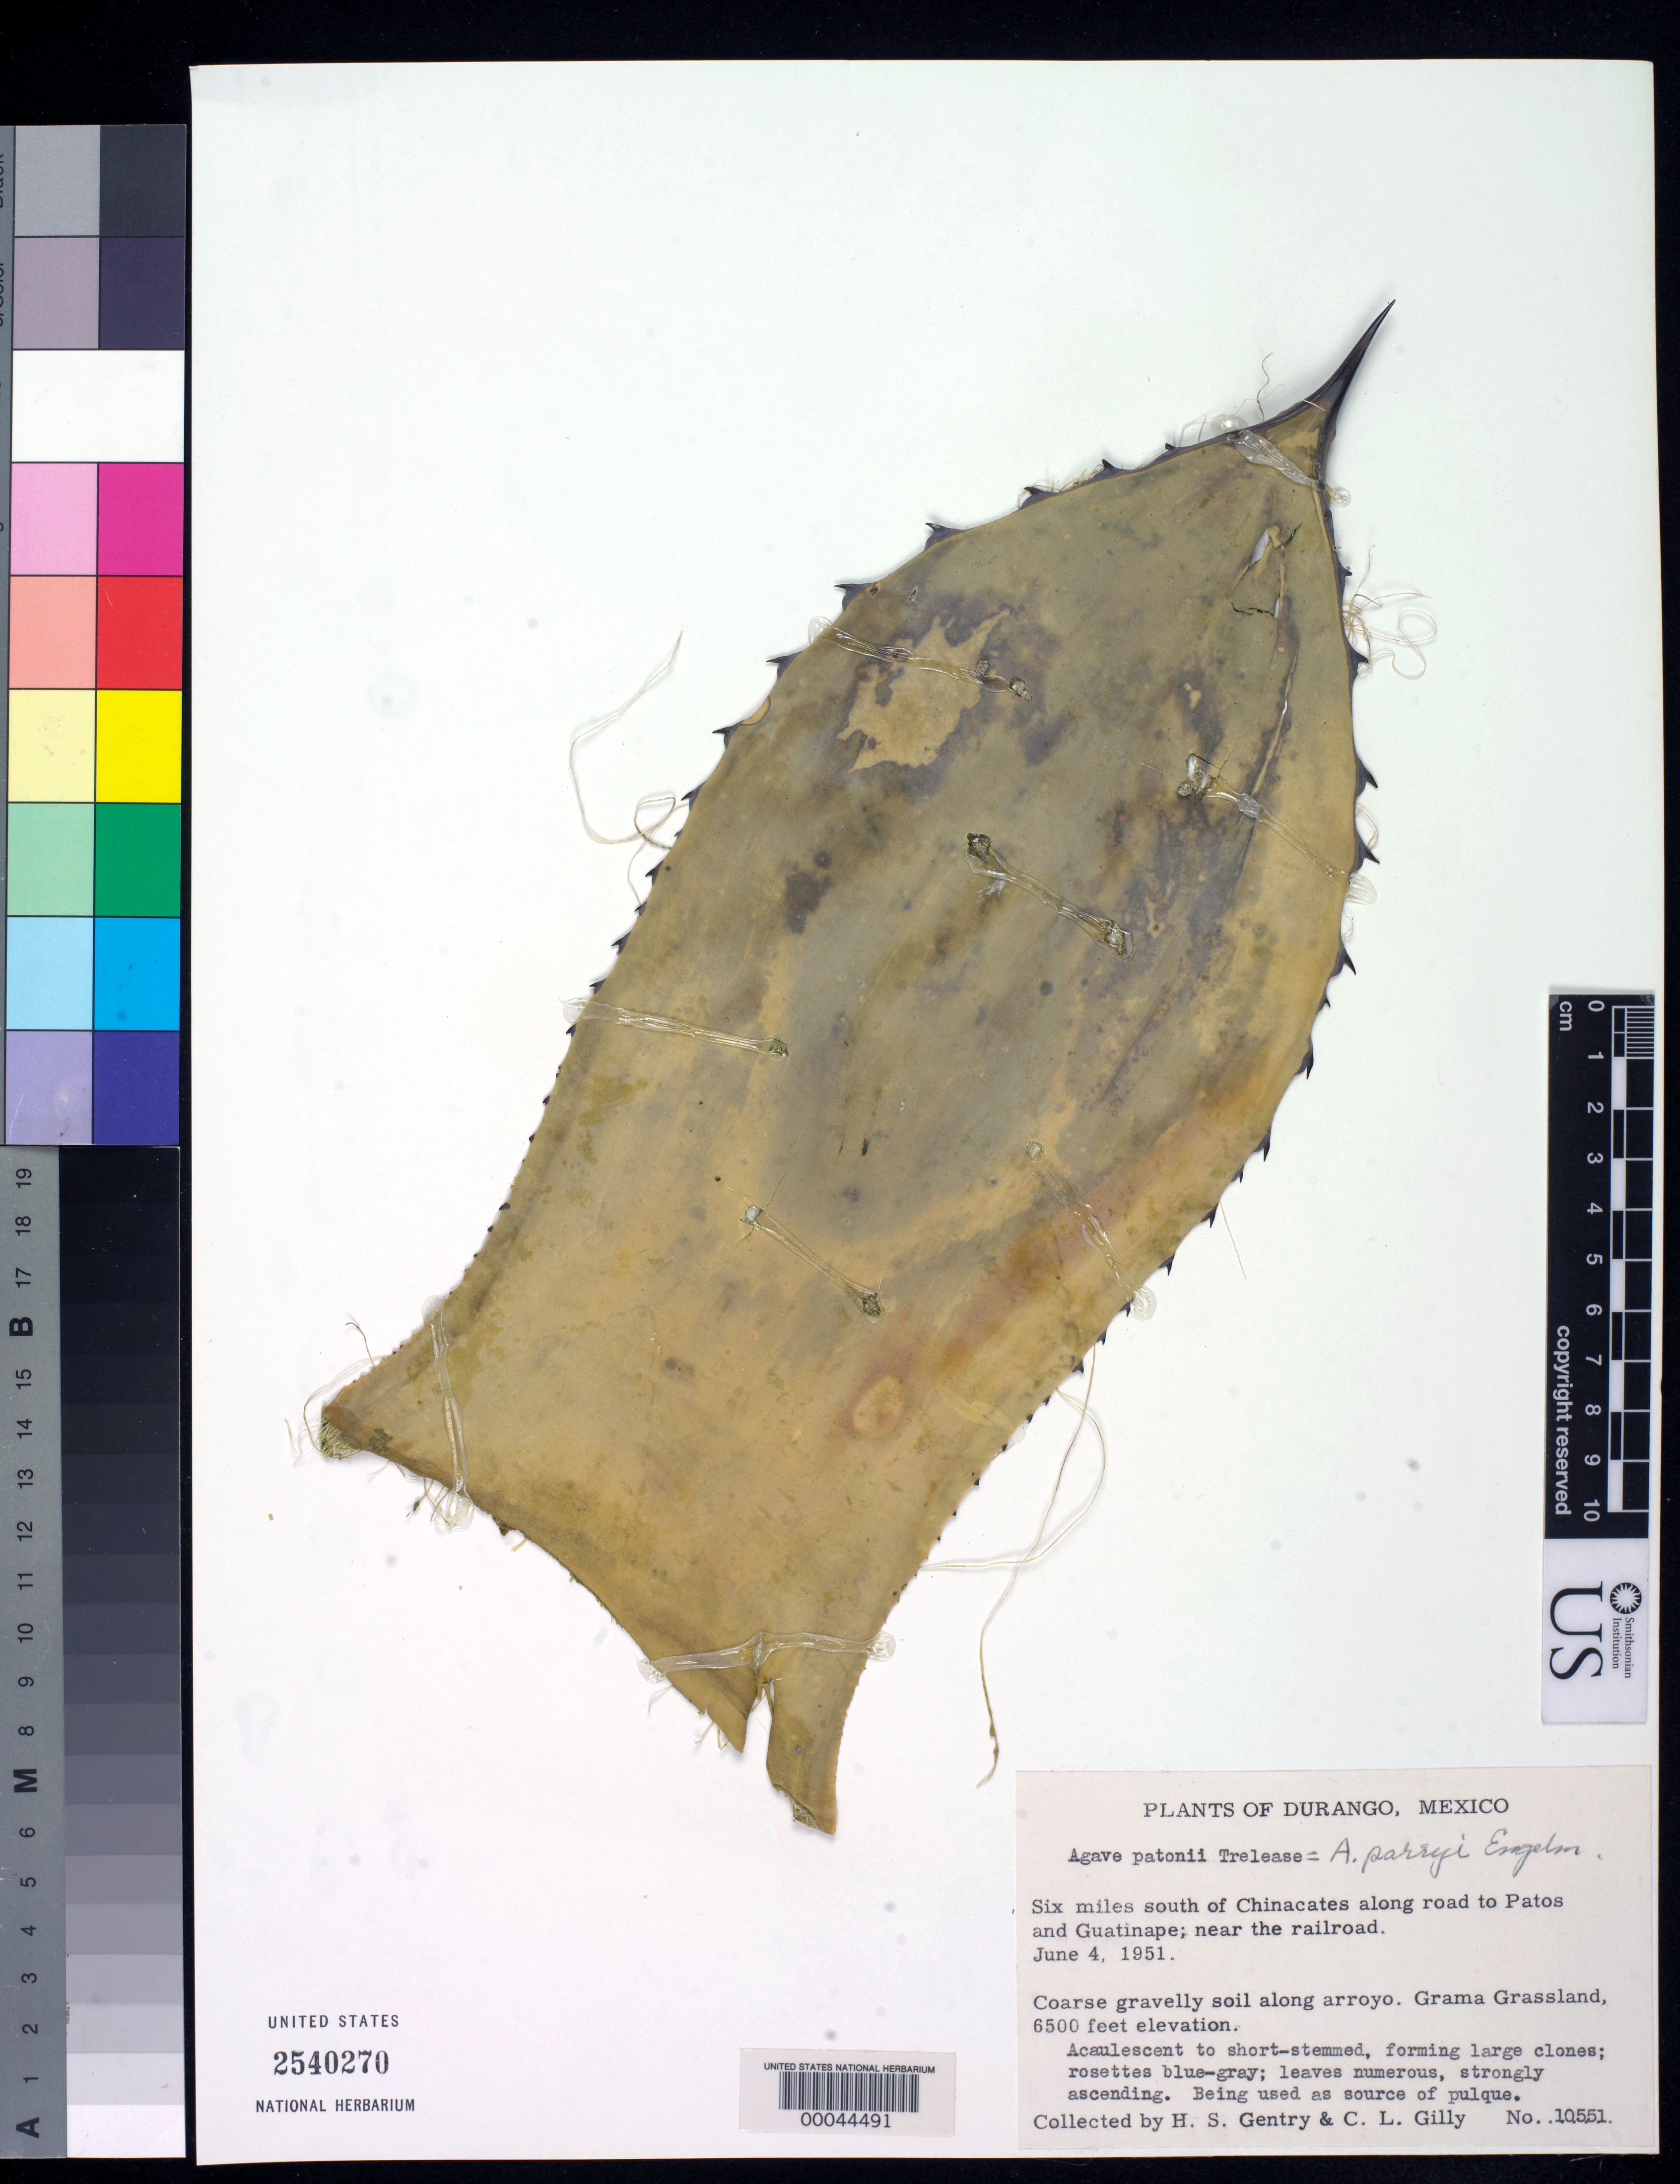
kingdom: Plantae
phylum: Tracheophyta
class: Liliopsida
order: Asparagales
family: Asparagaceae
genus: Agave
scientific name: Agave parryi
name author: Engelm.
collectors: H. S. Gentry & C. Gilly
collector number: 10551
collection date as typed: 04 Jun 1951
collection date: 1951-06-04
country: Mexico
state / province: Durango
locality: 6 mi S of Chinacates along road to Patos and Guatinape; near the railroad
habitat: Coarse gravelly soil along arroyo; grama grassland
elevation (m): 1981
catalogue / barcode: US 2540270